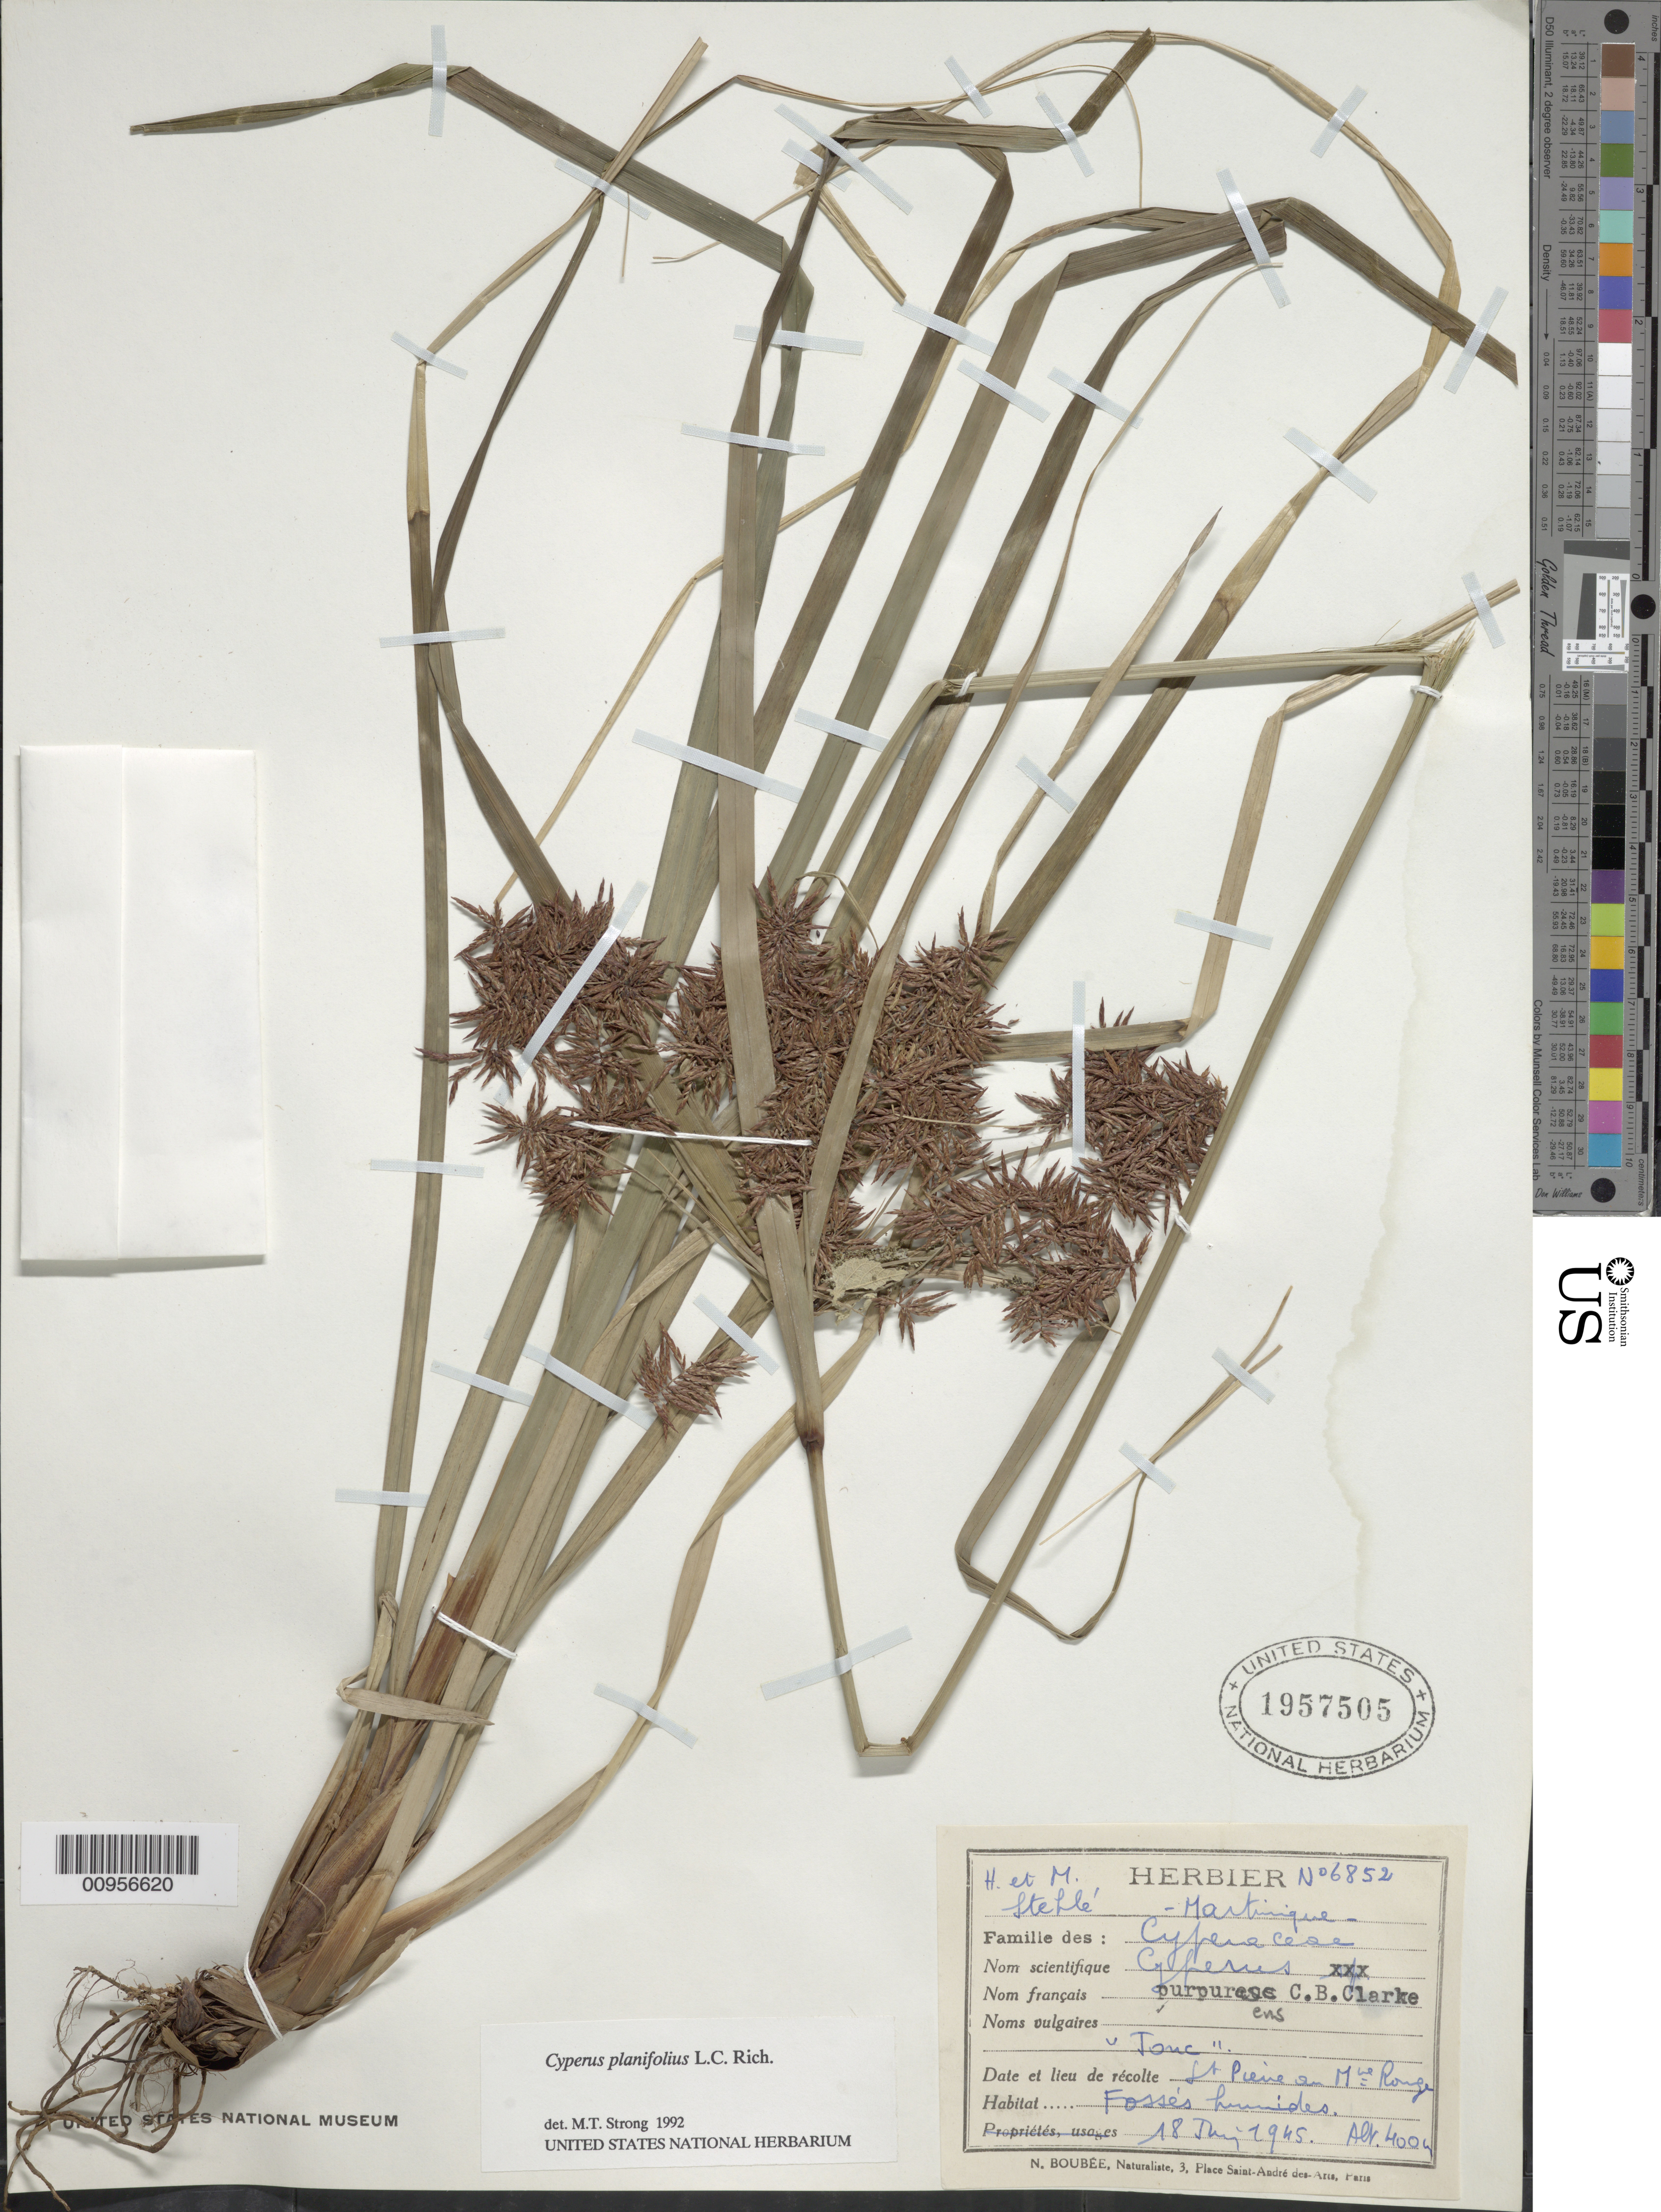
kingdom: Plantae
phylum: Tracheophyta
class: Liliopsida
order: Poales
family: Cyperaceae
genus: Cyperus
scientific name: Cyperus planifolius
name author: Rich.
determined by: Strong, M. T., (US), Smithsonian Institution - National Museum of Natural History (UNITED STATES)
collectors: H. Stehlé & M. Stehlé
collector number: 6852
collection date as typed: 18 Jun 1945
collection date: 1945-06-18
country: Martinique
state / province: Saint-Pierre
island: Martinique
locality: Morne Rouge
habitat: Fossés humides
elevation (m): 400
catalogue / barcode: US 1957505